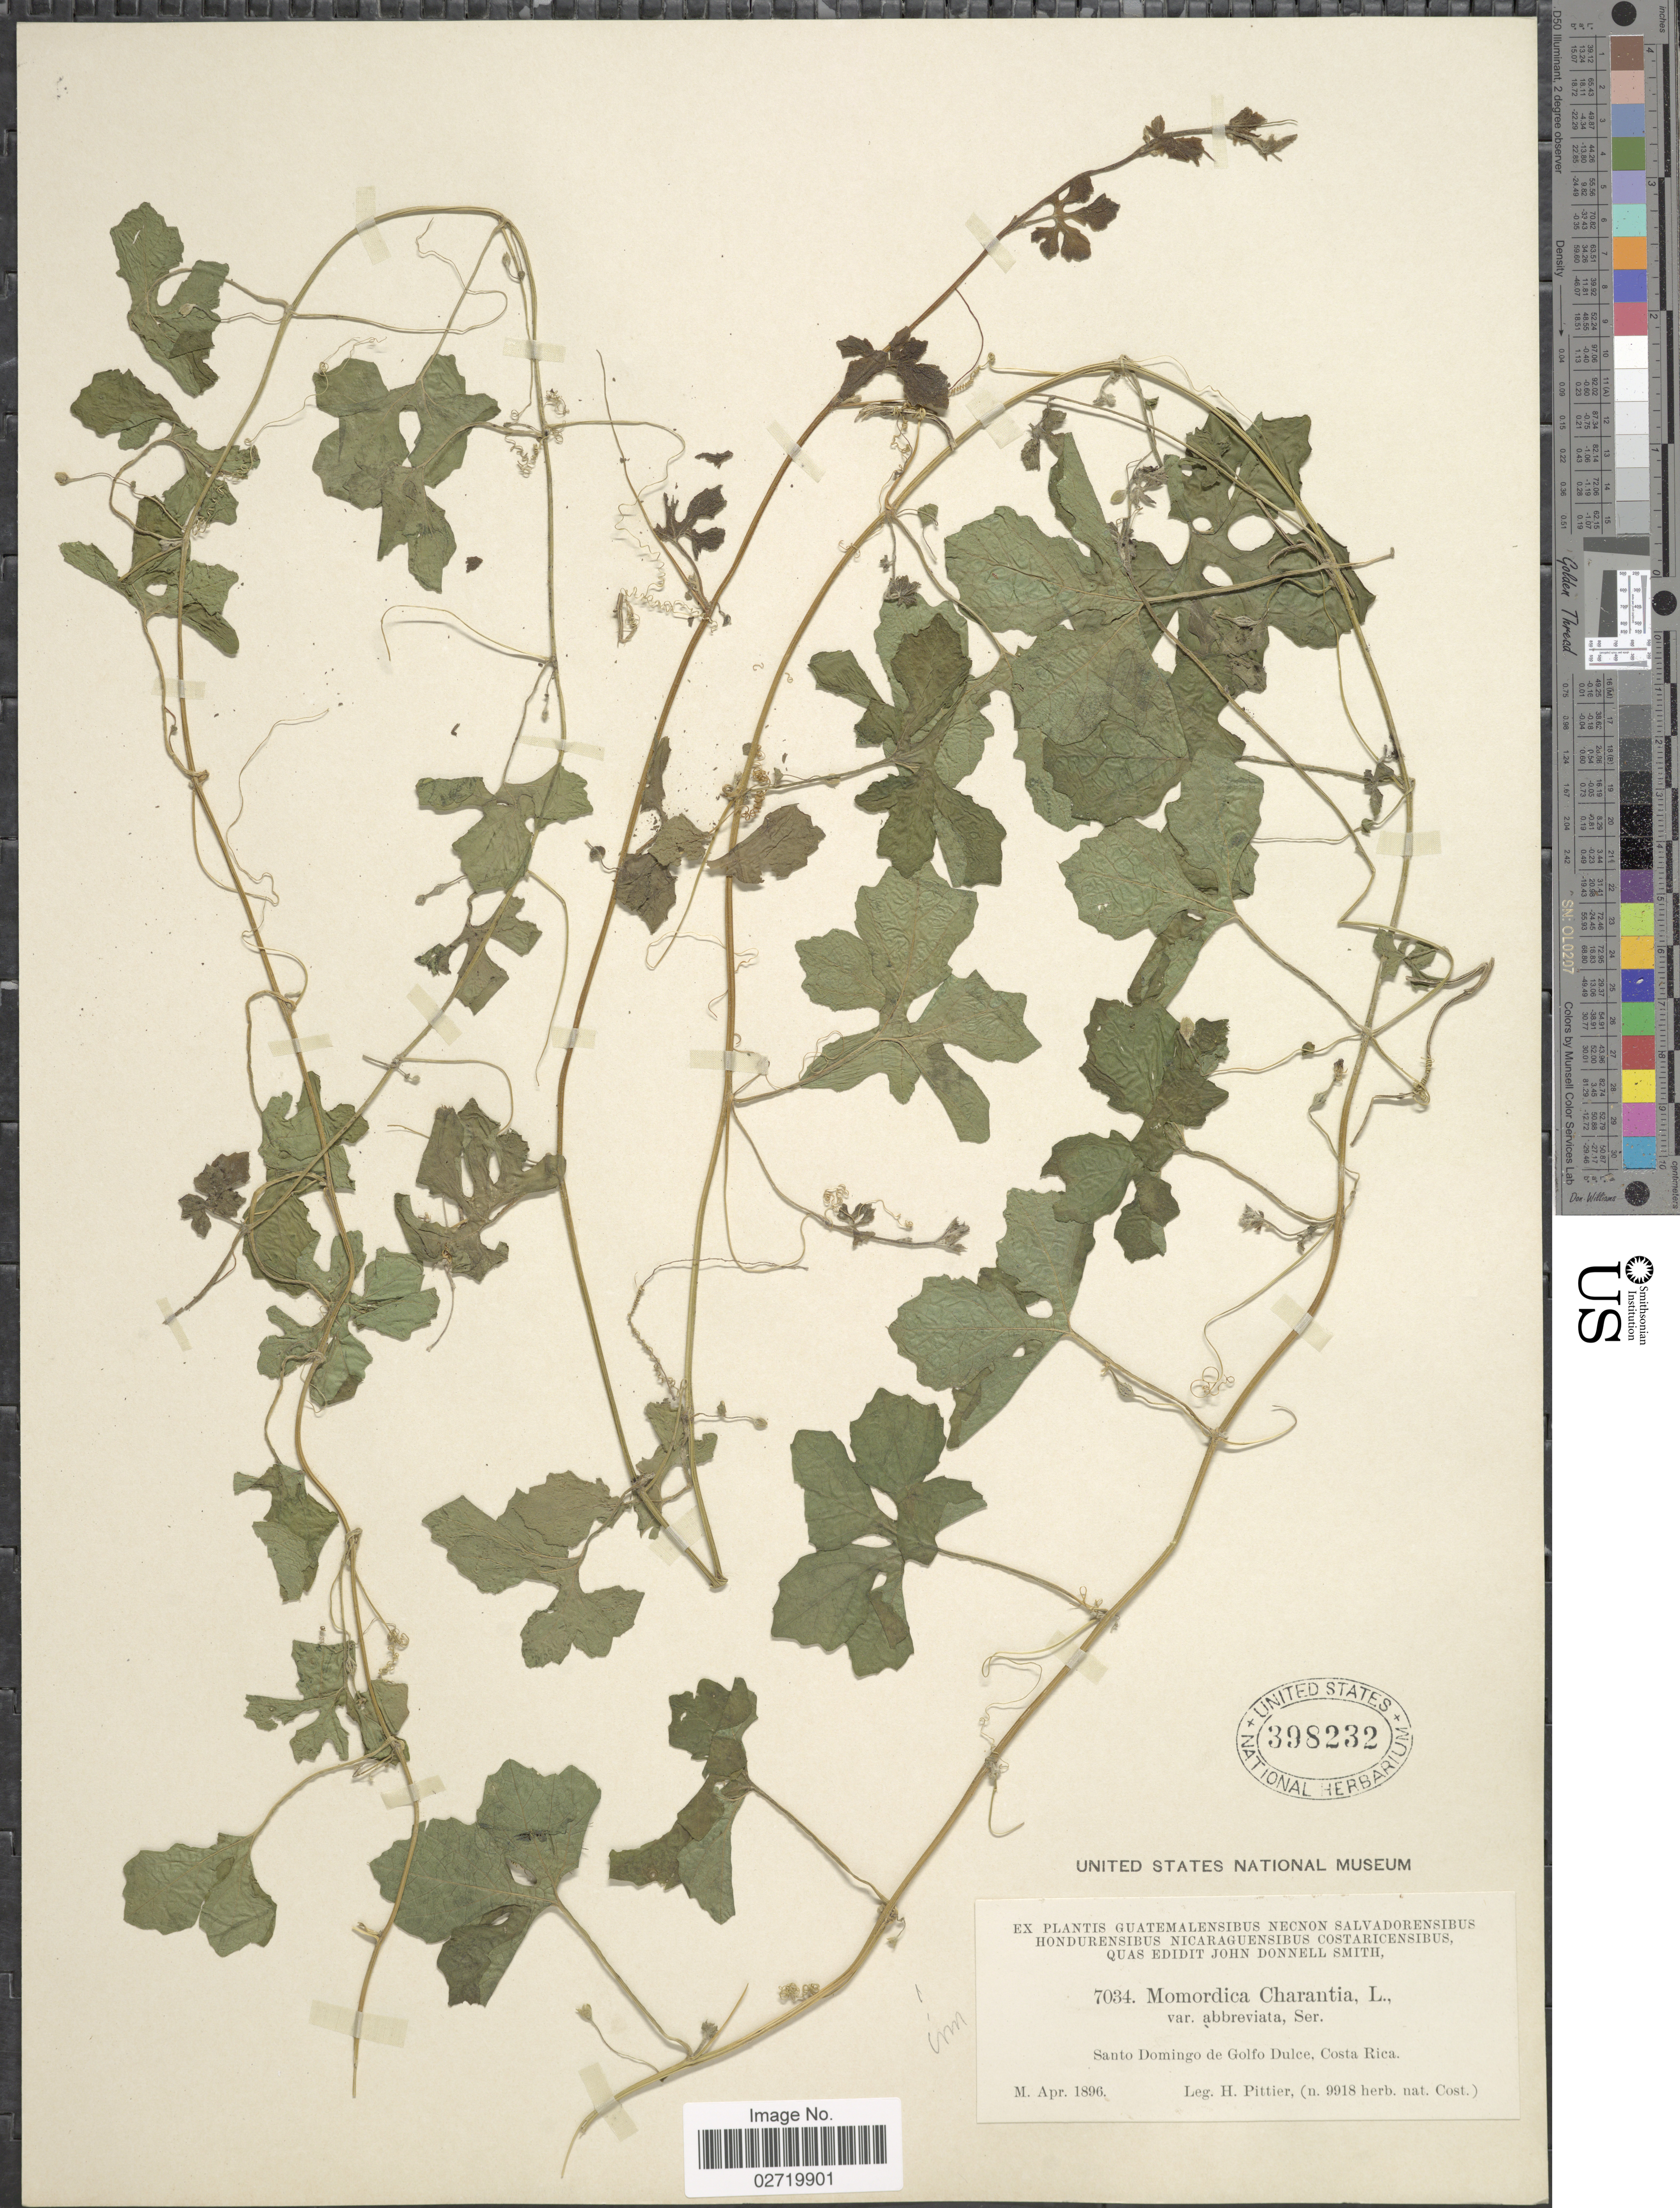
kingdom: Plantae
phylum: Tracheophyta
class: Magnoliopsida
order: Cucurbitales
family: Cucurbitaceae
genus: Momordica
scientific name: Momordica charantia var. abbreviata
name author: (Ser.) Grebenšcikov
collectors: H. F. Pittier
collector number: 7034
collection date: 1896-04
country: Costa Rica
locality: Santo Domingo de Golfo Dulce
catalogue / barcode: US 398232